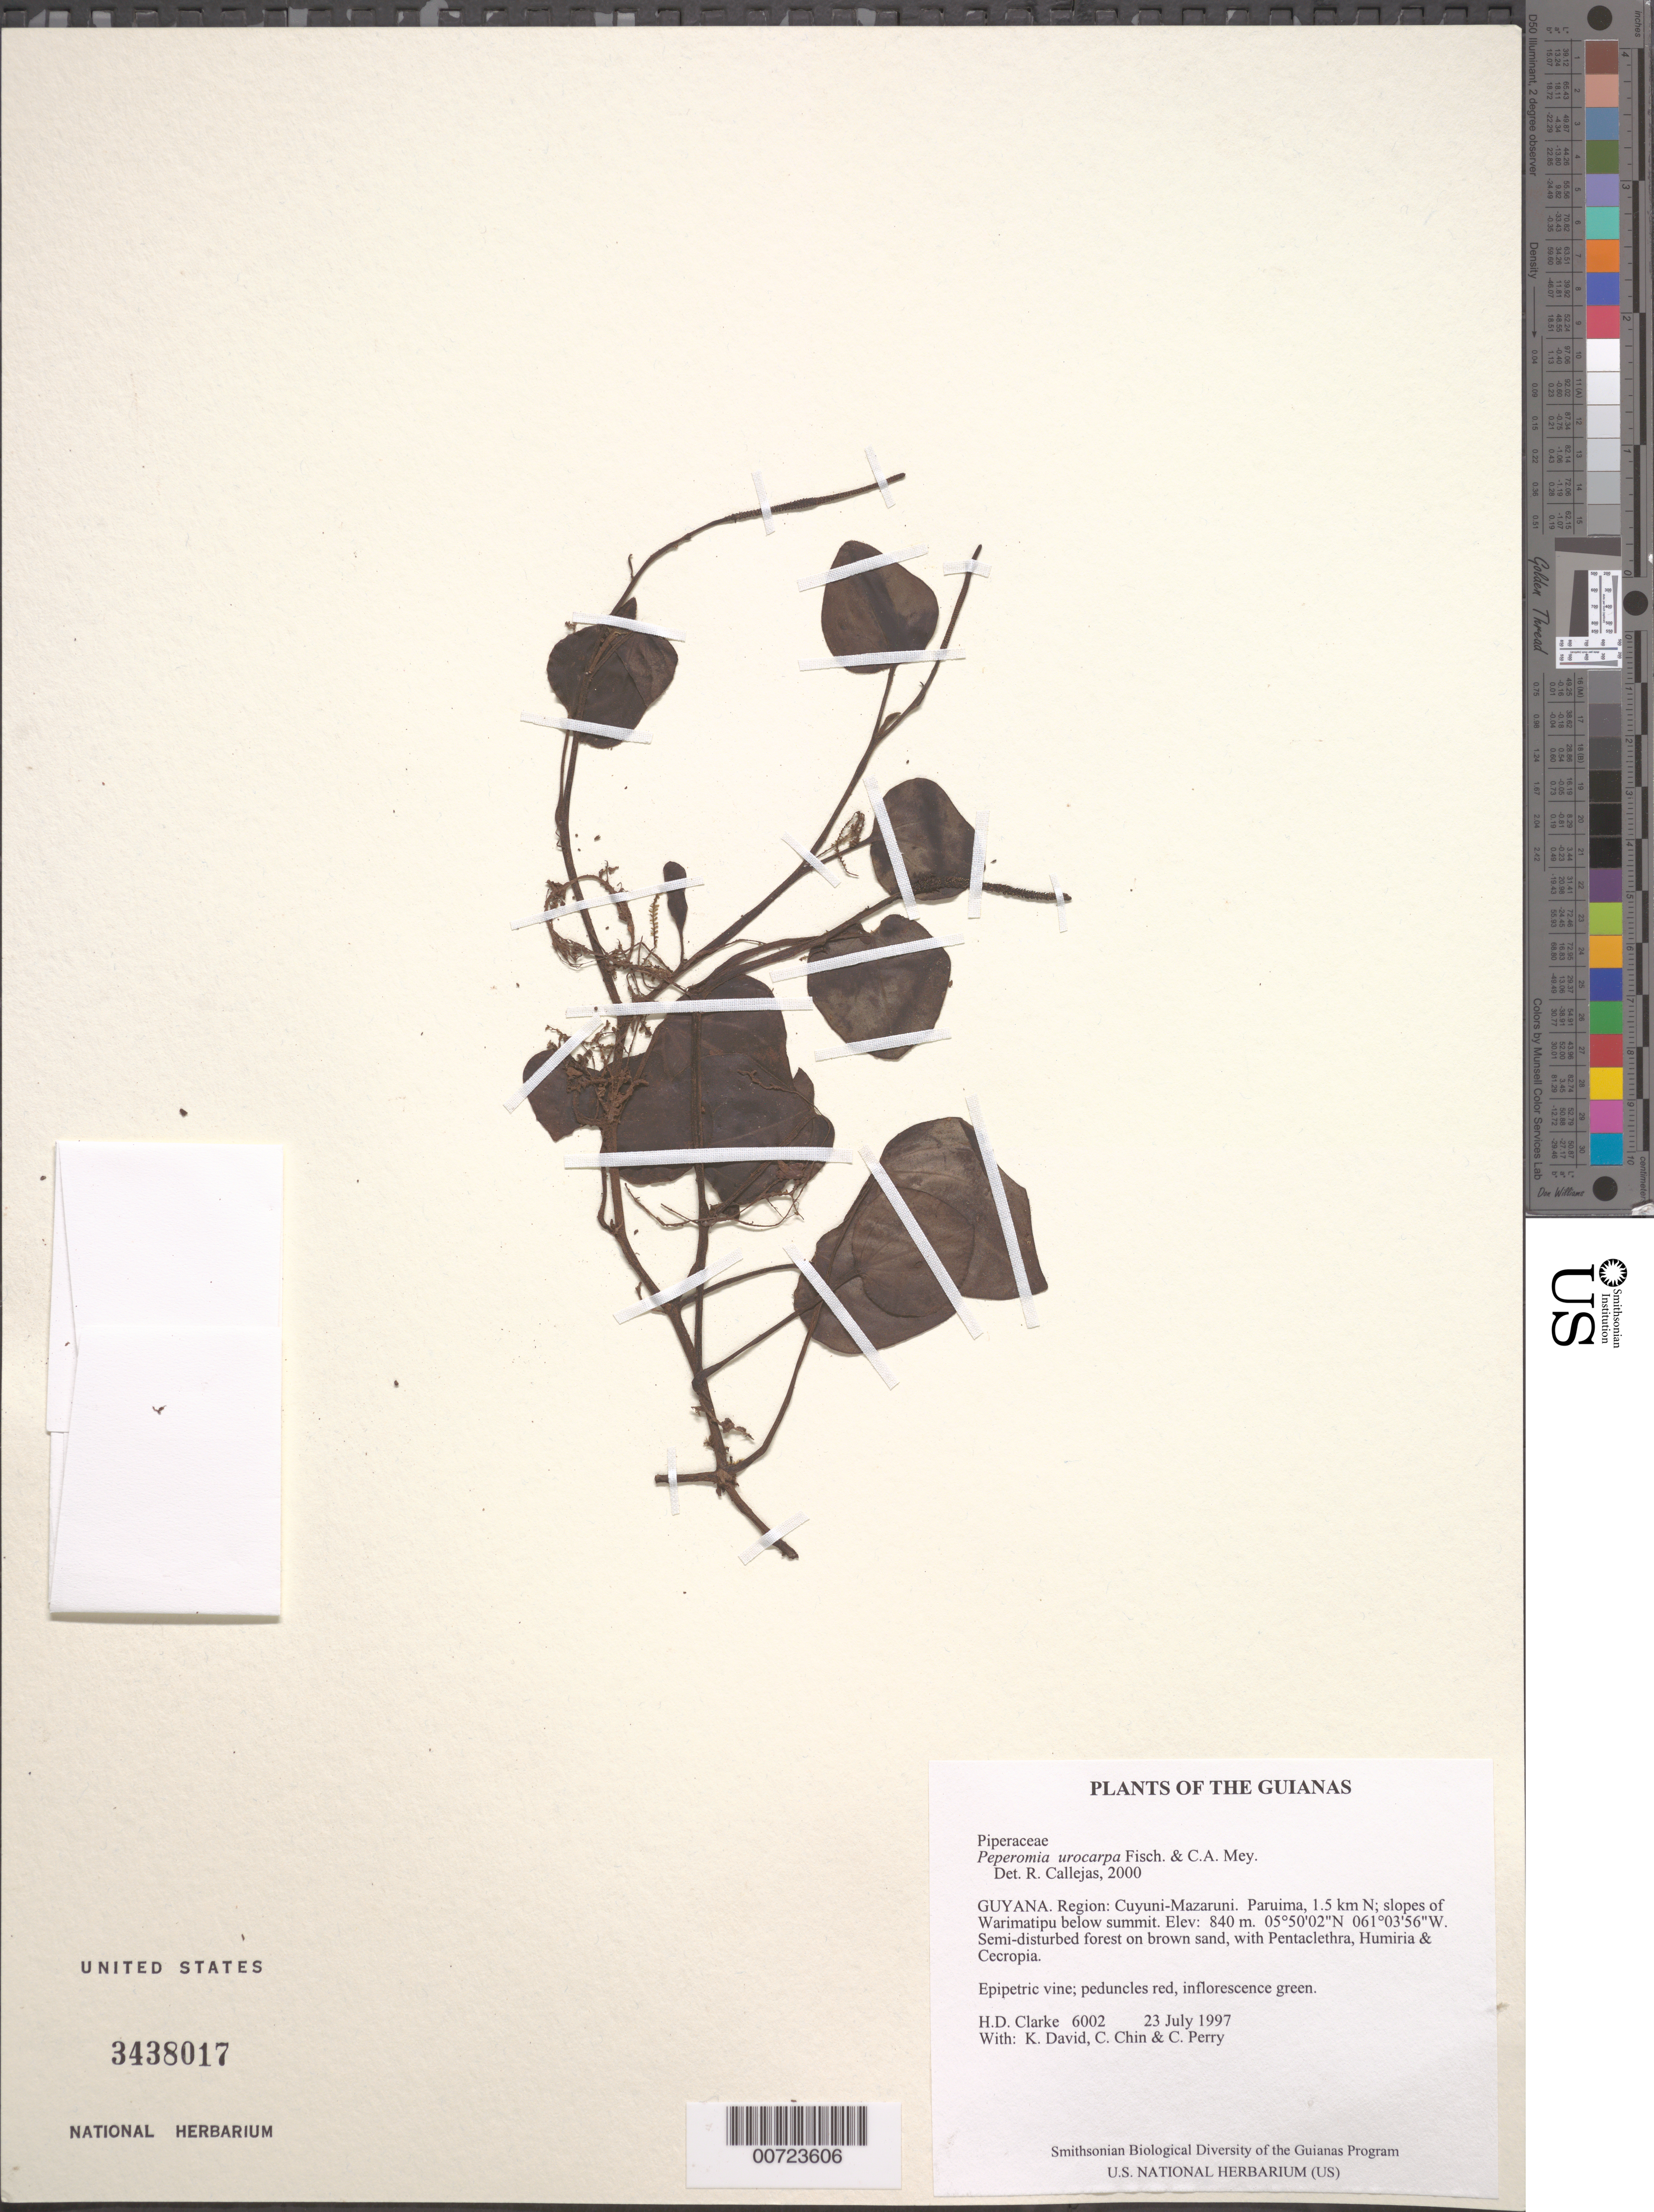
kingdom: Plantae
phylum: Tracheophyta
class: Magnoliopsida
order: Piperales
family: Piperaceae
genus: Peperomia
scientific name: Peperomia urocarpa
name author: Fisch. & C.A. Mey.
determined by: Görts-van Rijn, A. R. A.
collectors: H. D. Clarke, K. David, C. Chin & C. Perry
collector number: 6002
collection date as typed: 23 July 1997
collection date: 1997-07-23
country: Guyana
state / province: Cuyuni-Mazaruni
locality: Paruima, 1.5 km N; slopes of Warimatipu below summit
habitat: Semi-disturbed forest on brown sand, with Pentaclethra, Humiria & Cecropia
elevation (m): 840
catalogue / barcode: US 3438017